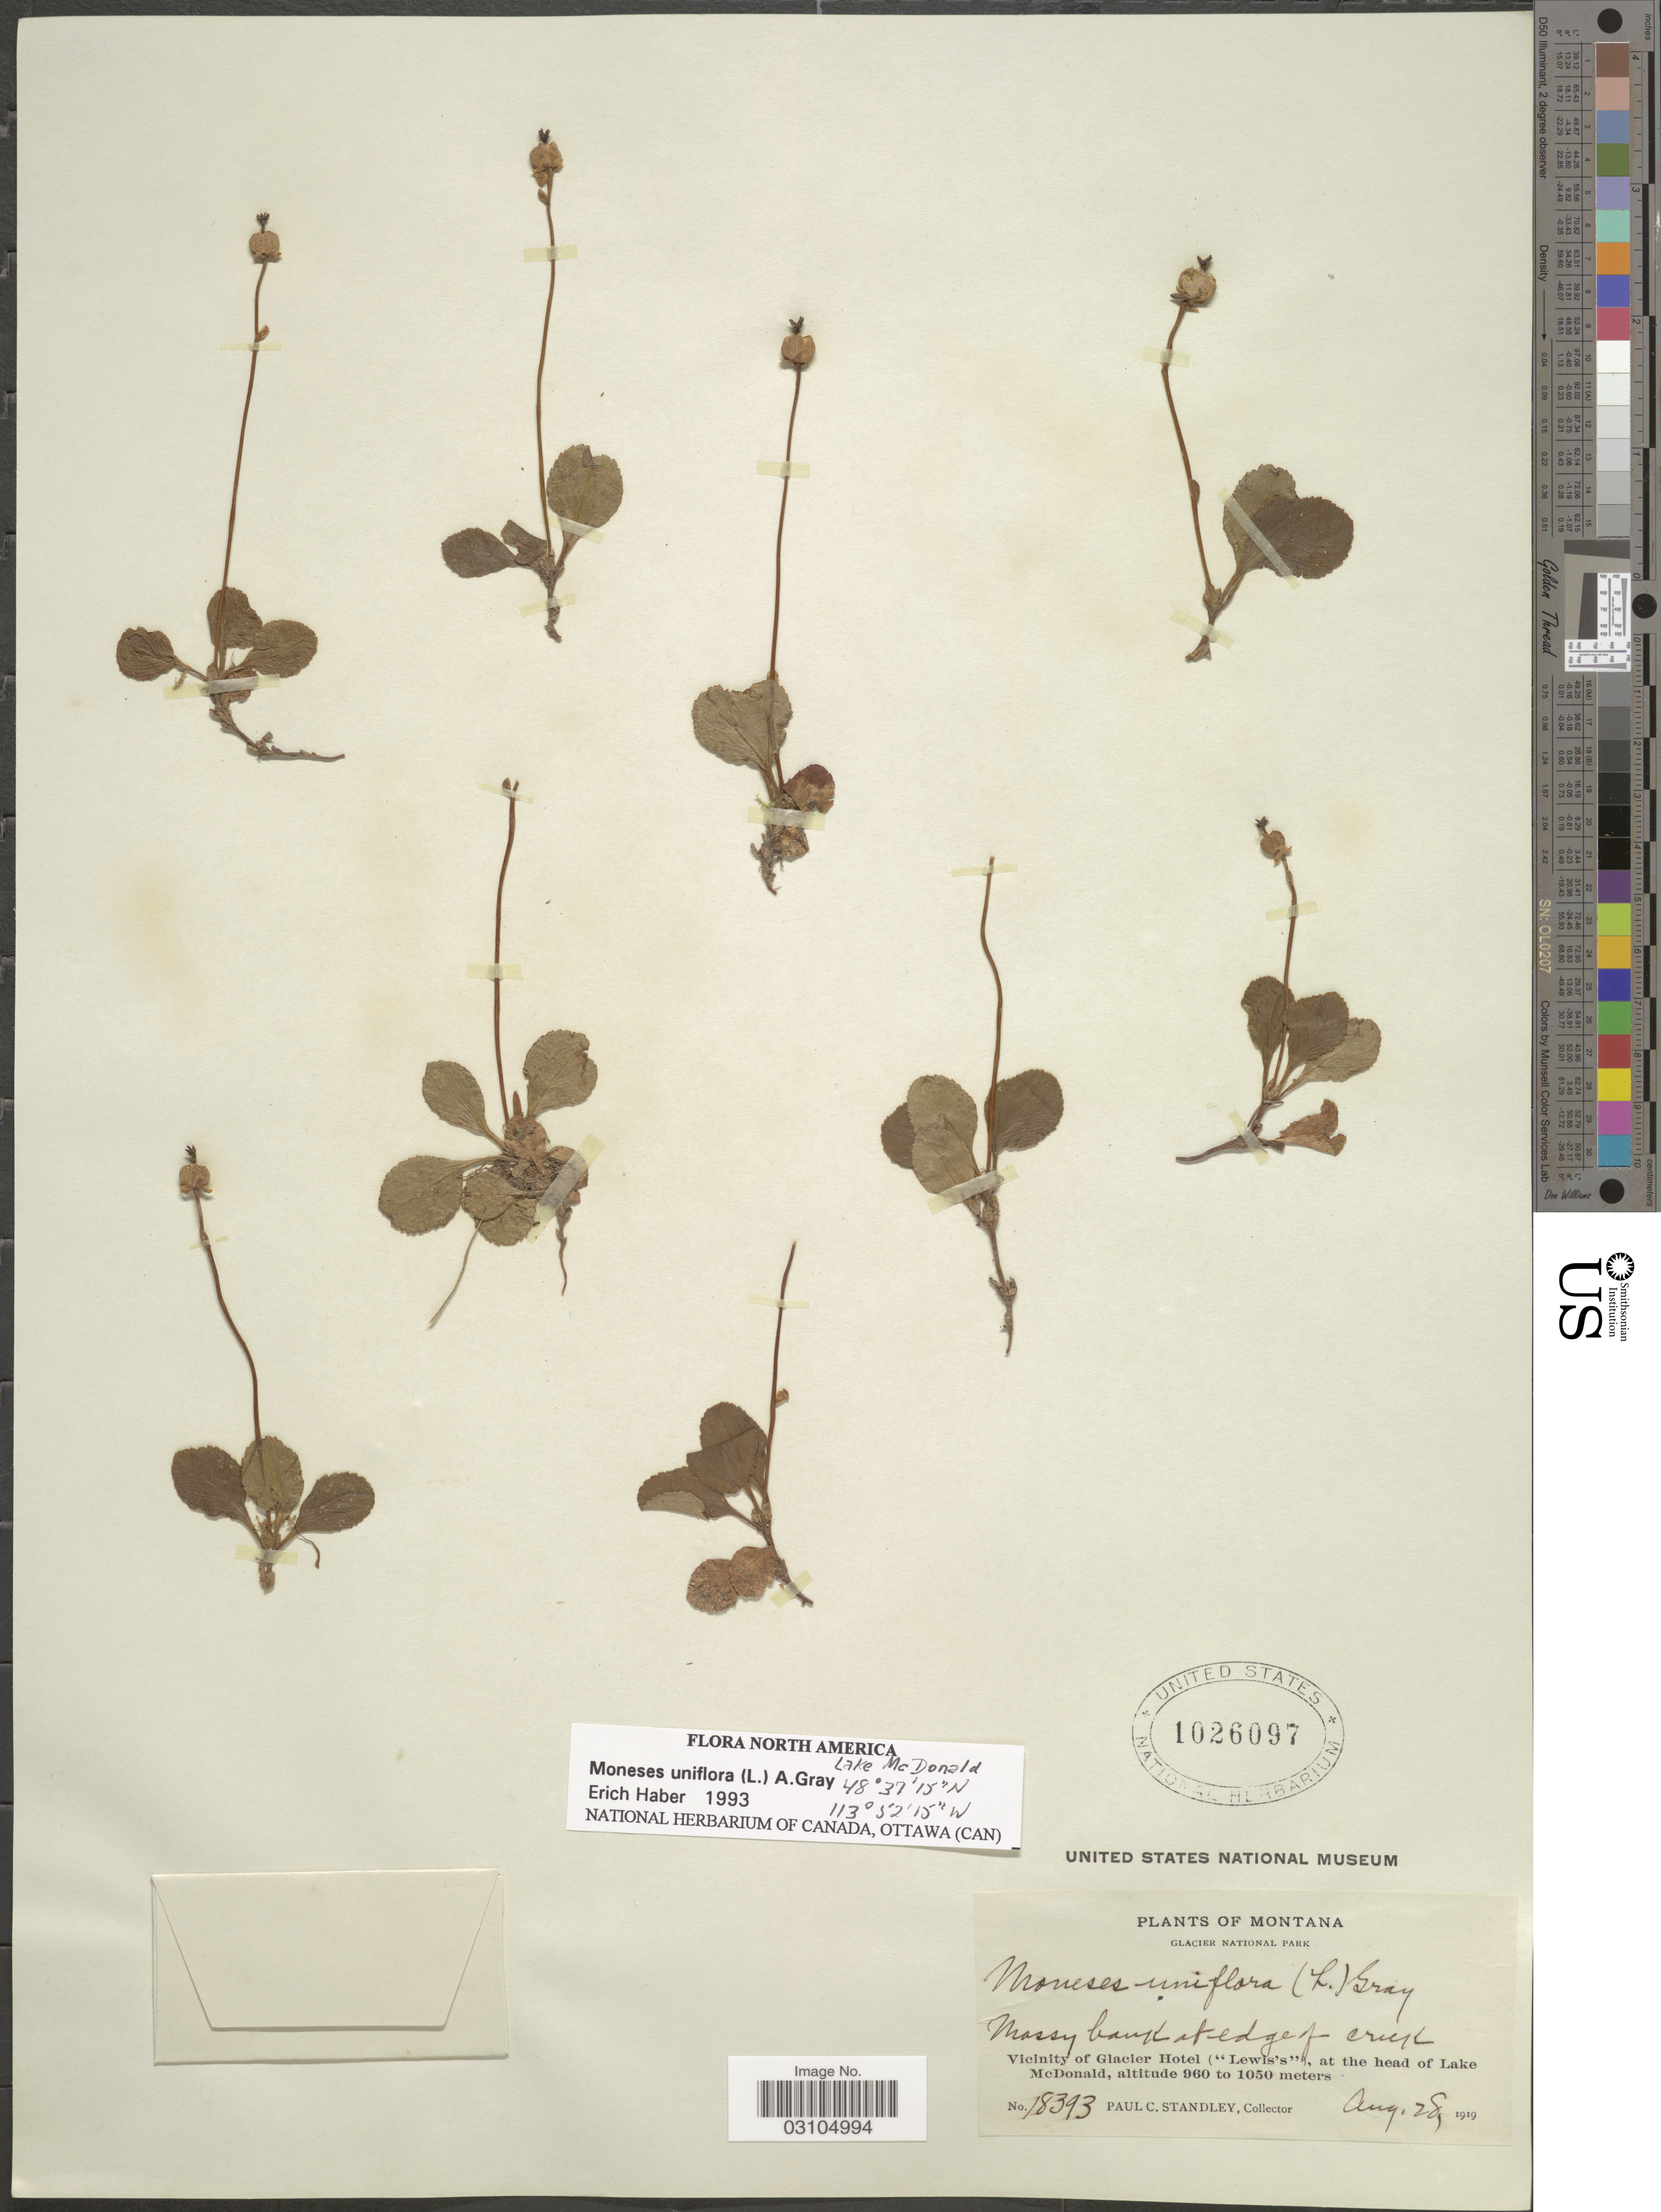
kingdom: Plantae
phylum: Tracheophyta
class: Magnoliopsida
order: Ericales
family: Ericaceae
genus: Moneses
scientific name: Moneses uniflora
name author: (L.) A. Gray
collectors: P. C. Standley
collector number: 18393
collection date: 1919-08-28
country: United States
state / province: Montana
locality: Vicinity of Glacier Hotel ("Lewis's"), at the head of Lake McDonald.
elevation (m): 960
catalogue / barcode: US 1026097